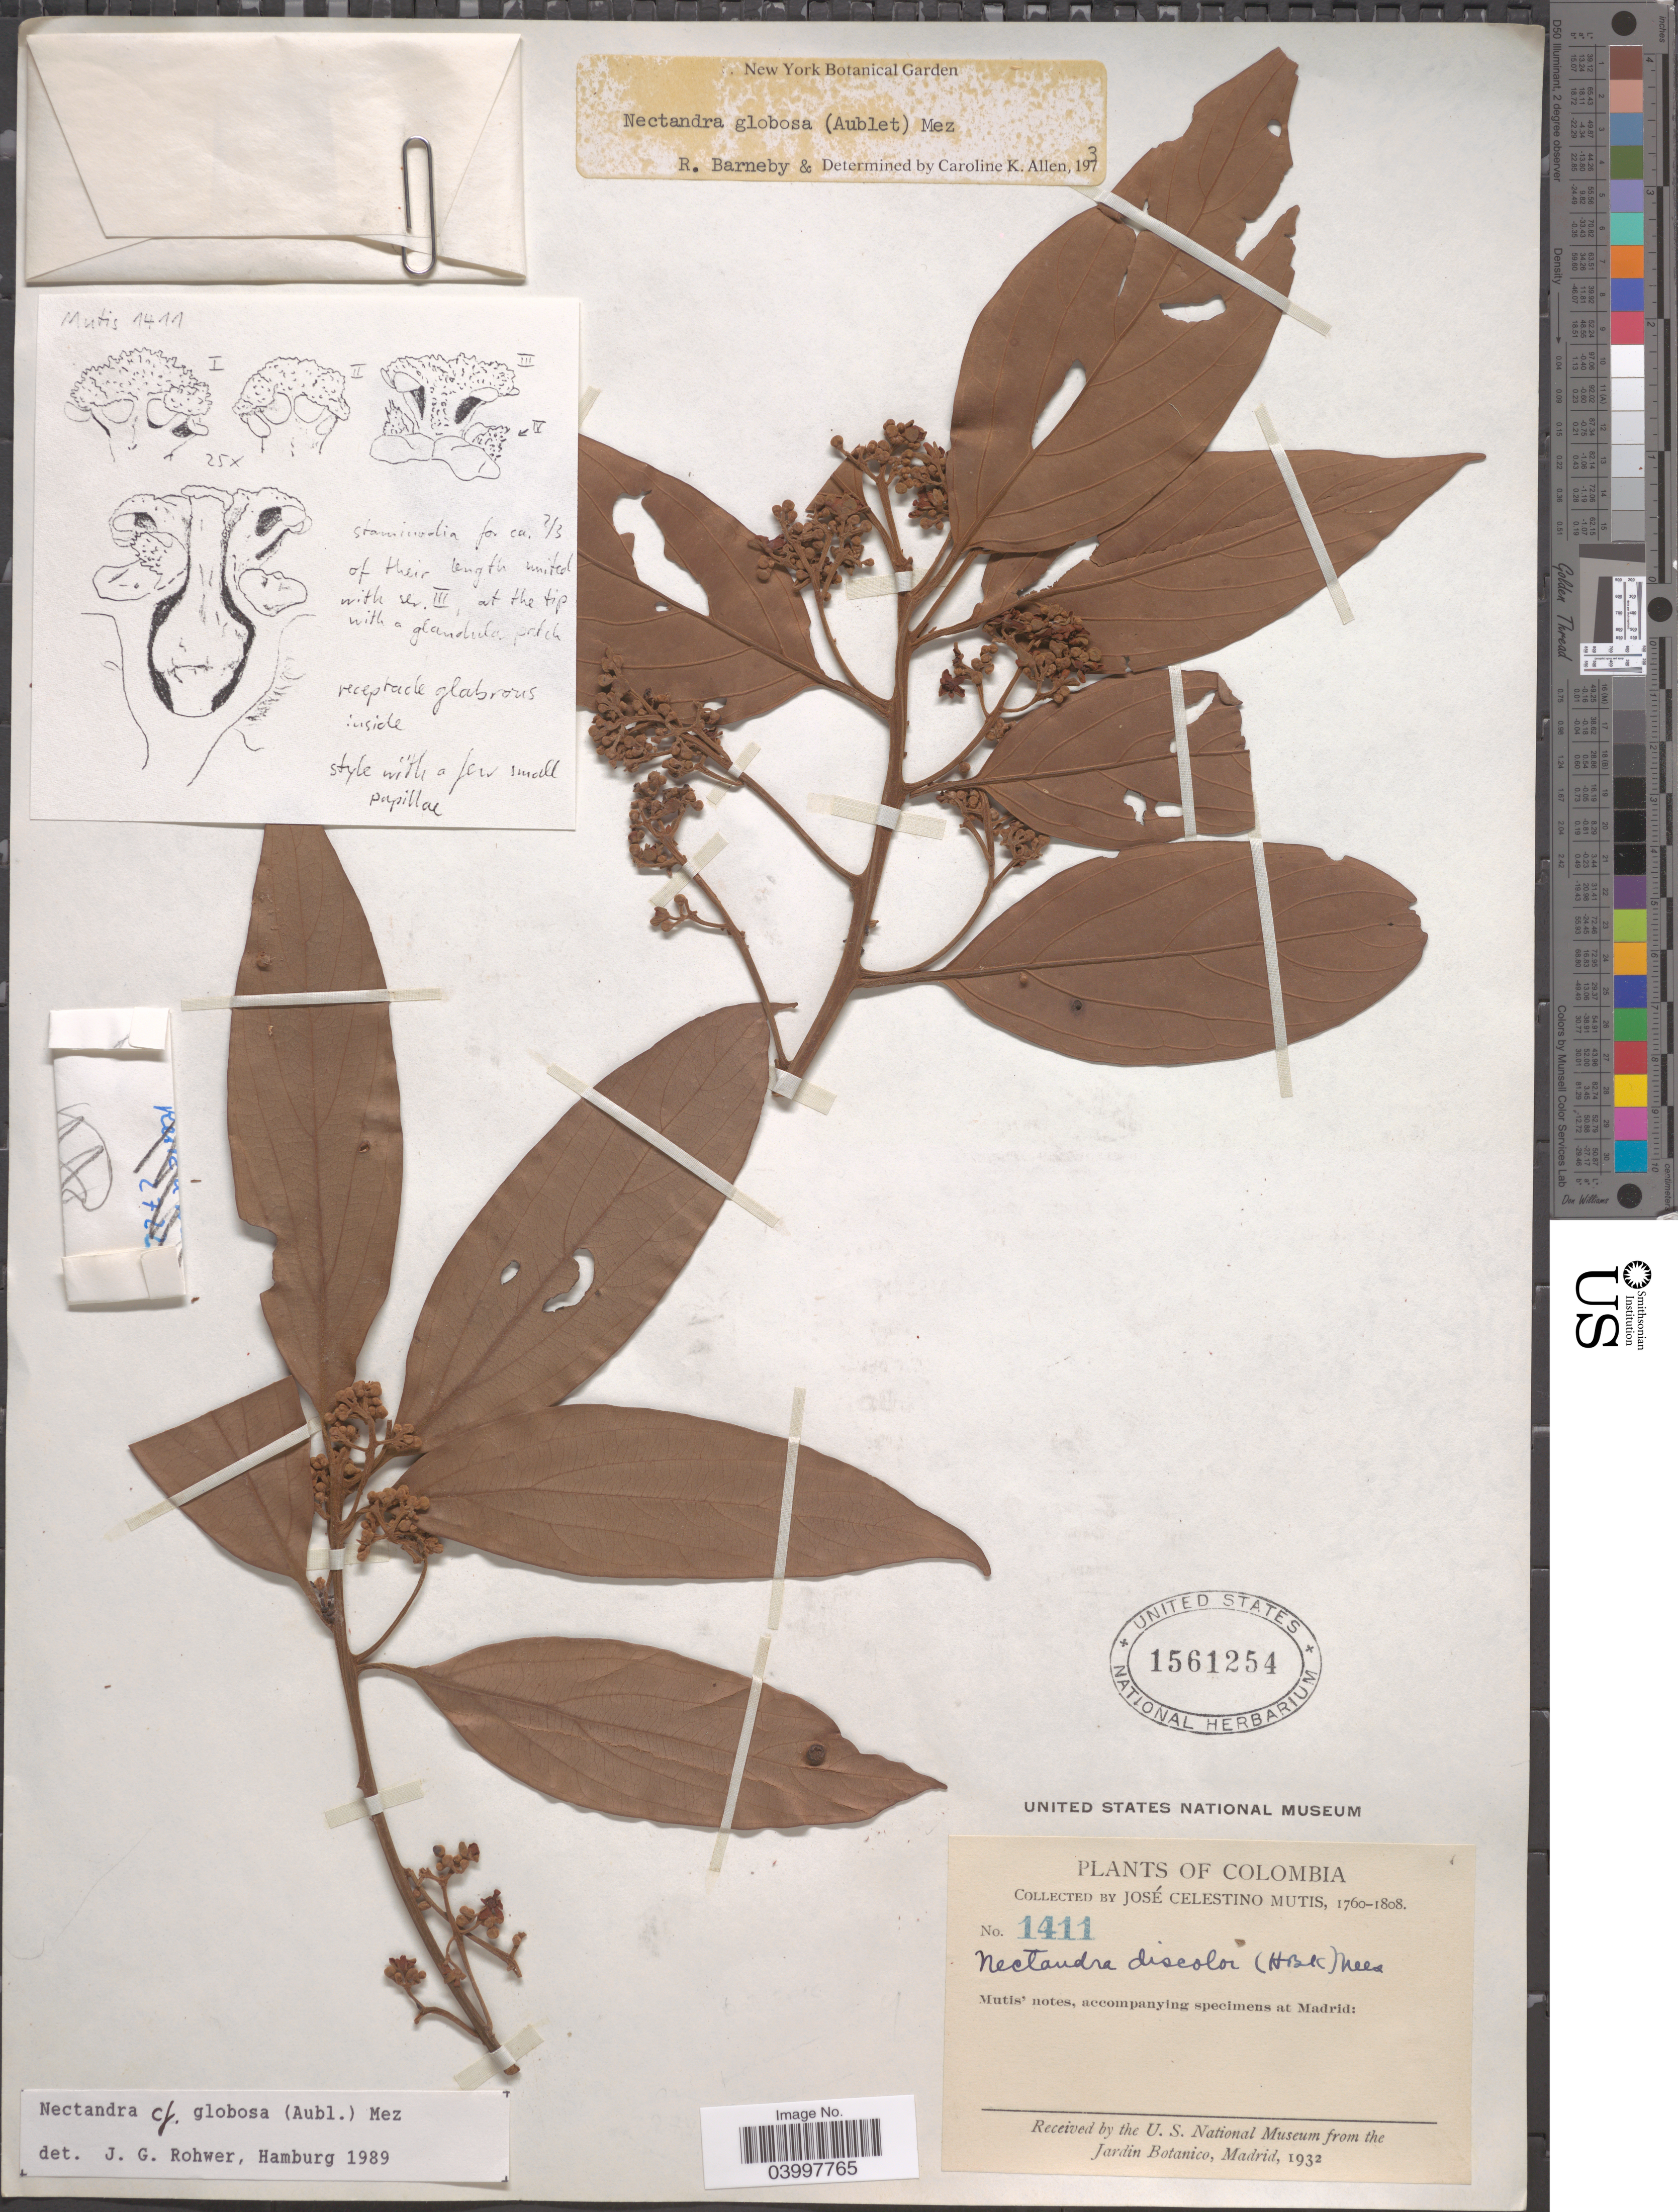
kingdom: Plantae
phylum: Tracheophyta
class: Magnoliopsida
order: Laurales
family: Lauraceae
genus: Nectandra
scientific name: Nectandra globosa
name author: (Aubl.) Mez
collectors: J. C. B. Mutis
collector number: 1411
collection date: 1760/1808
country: Colombia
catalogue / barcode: US 1561254